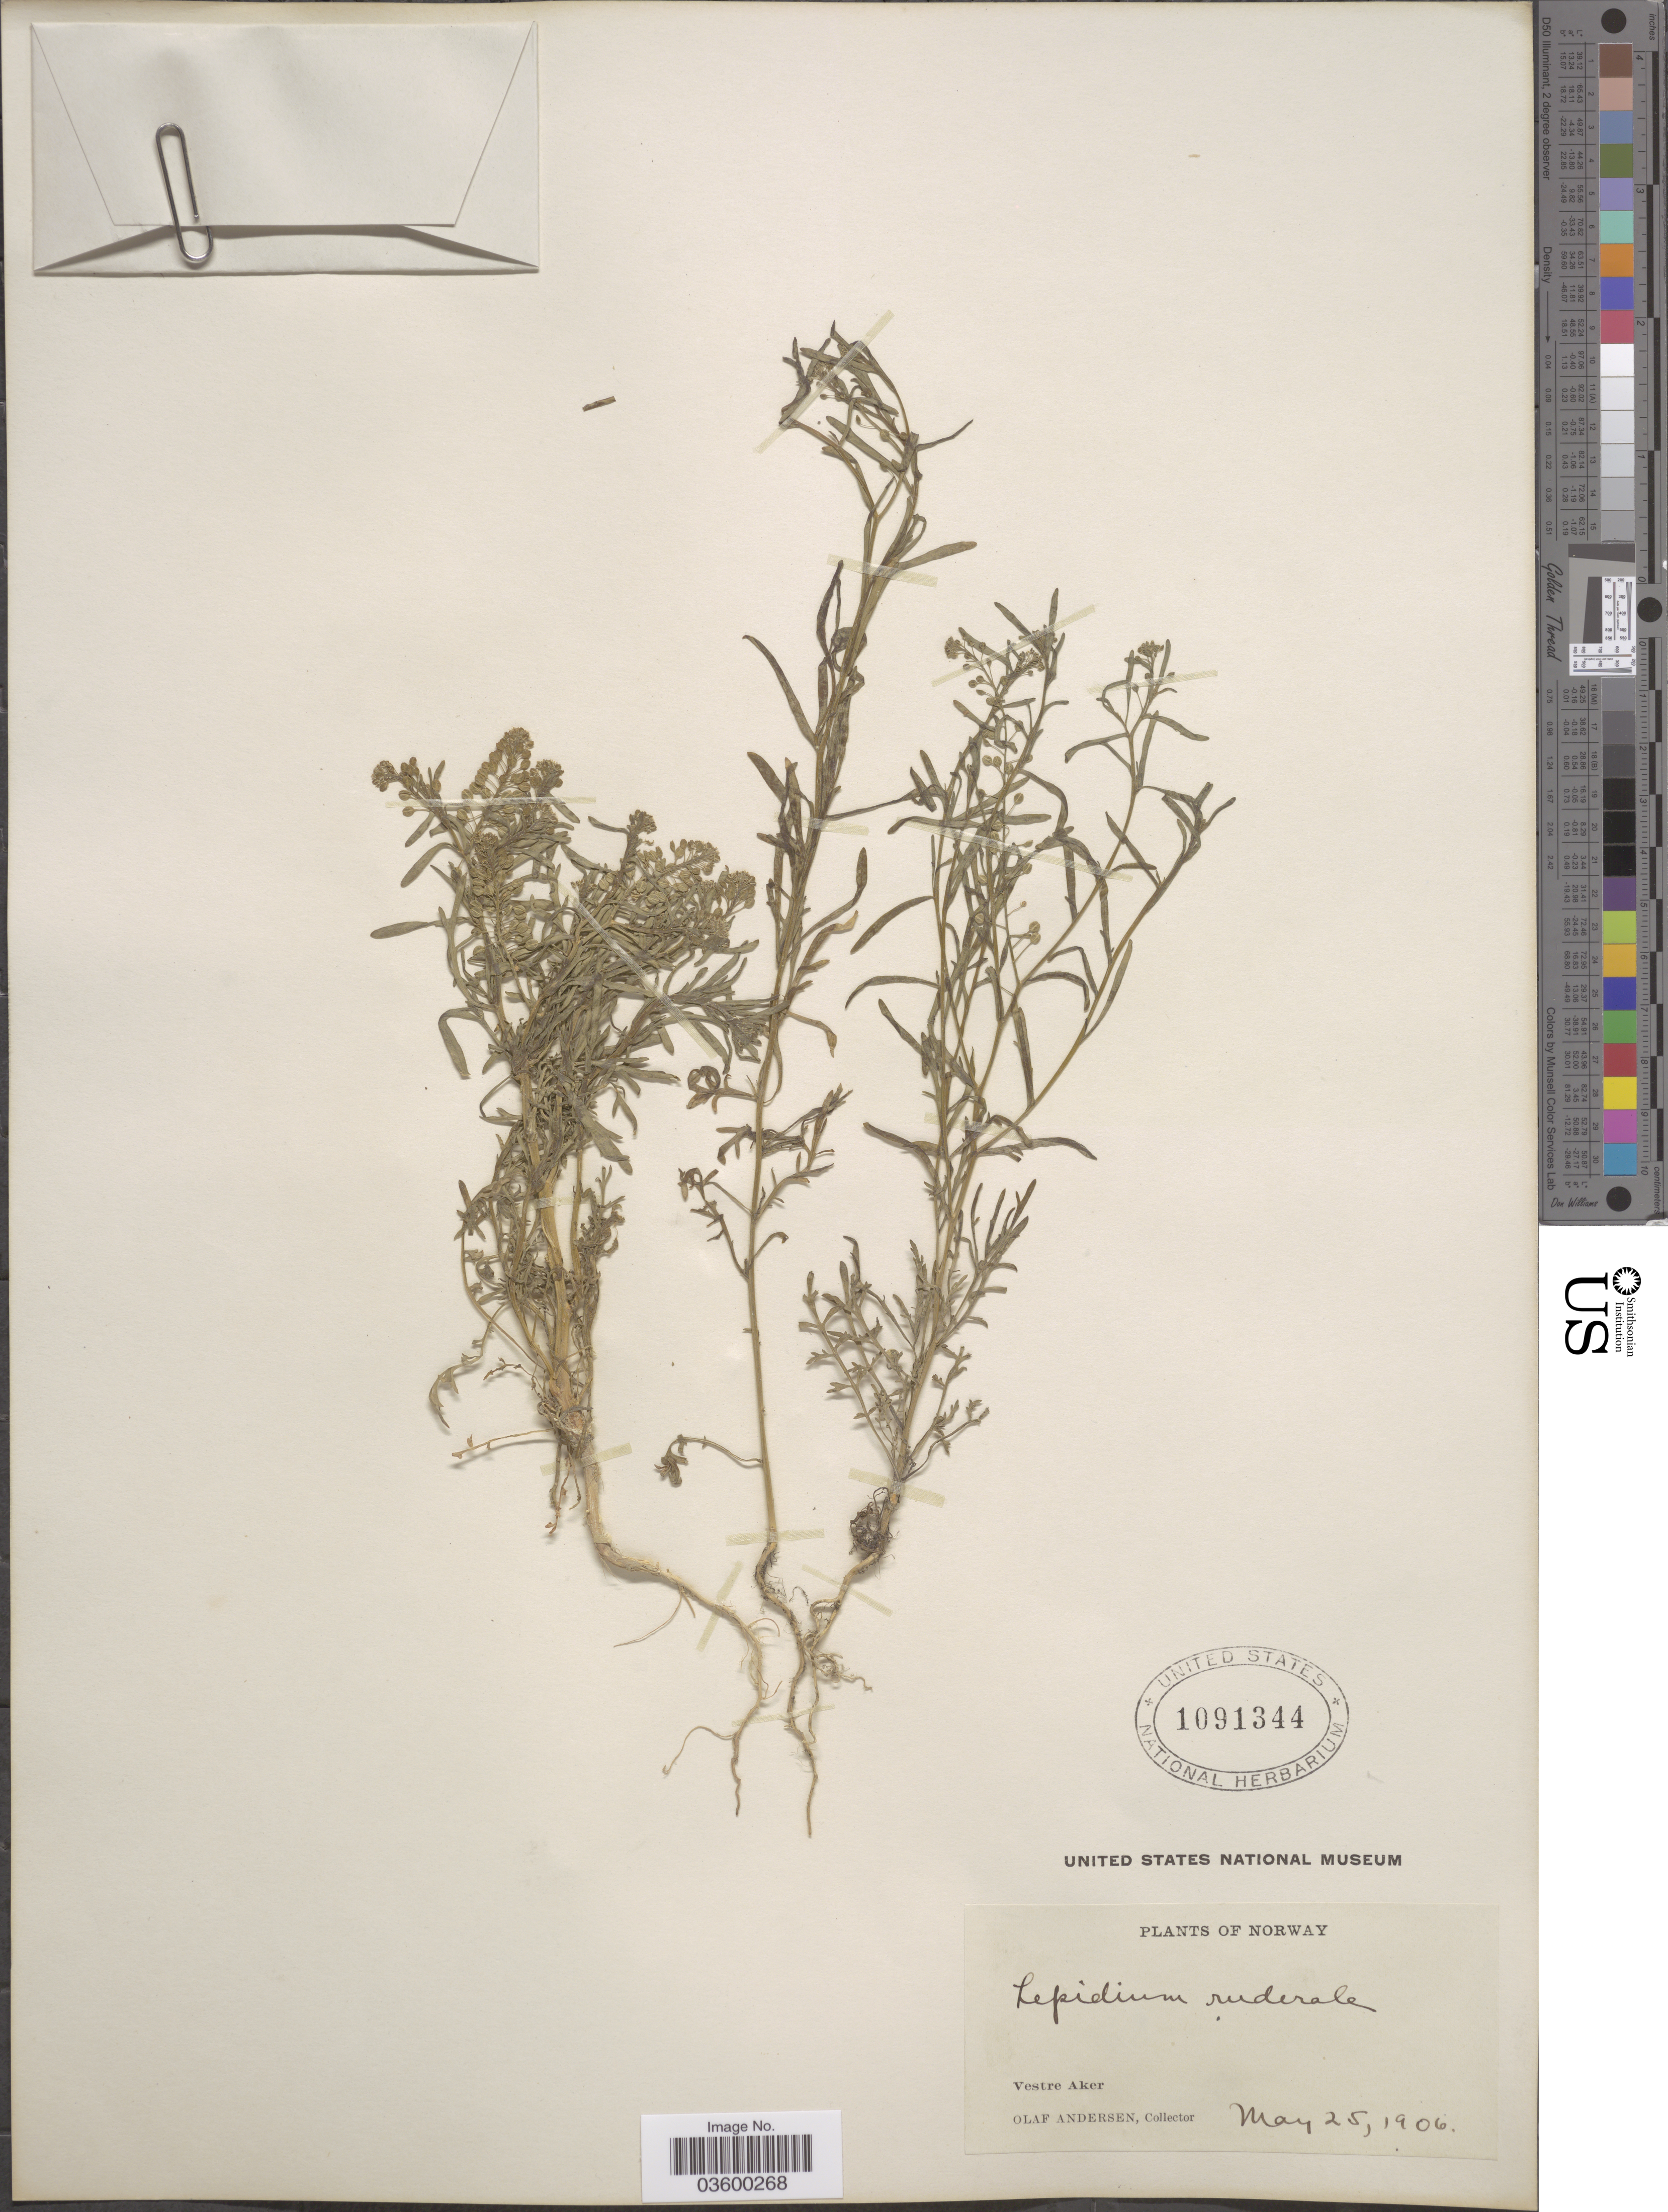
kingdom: Plantae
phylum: Tracheophyta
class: Magnoliopsida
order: Brassicales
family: Brassicaceae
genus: Lepidium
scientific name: Lepidium ruderale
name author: Burm. f.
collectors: O. Andersen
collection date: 1906-05-25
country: Norway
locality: Vestre Aker.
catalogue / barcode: US 1091344